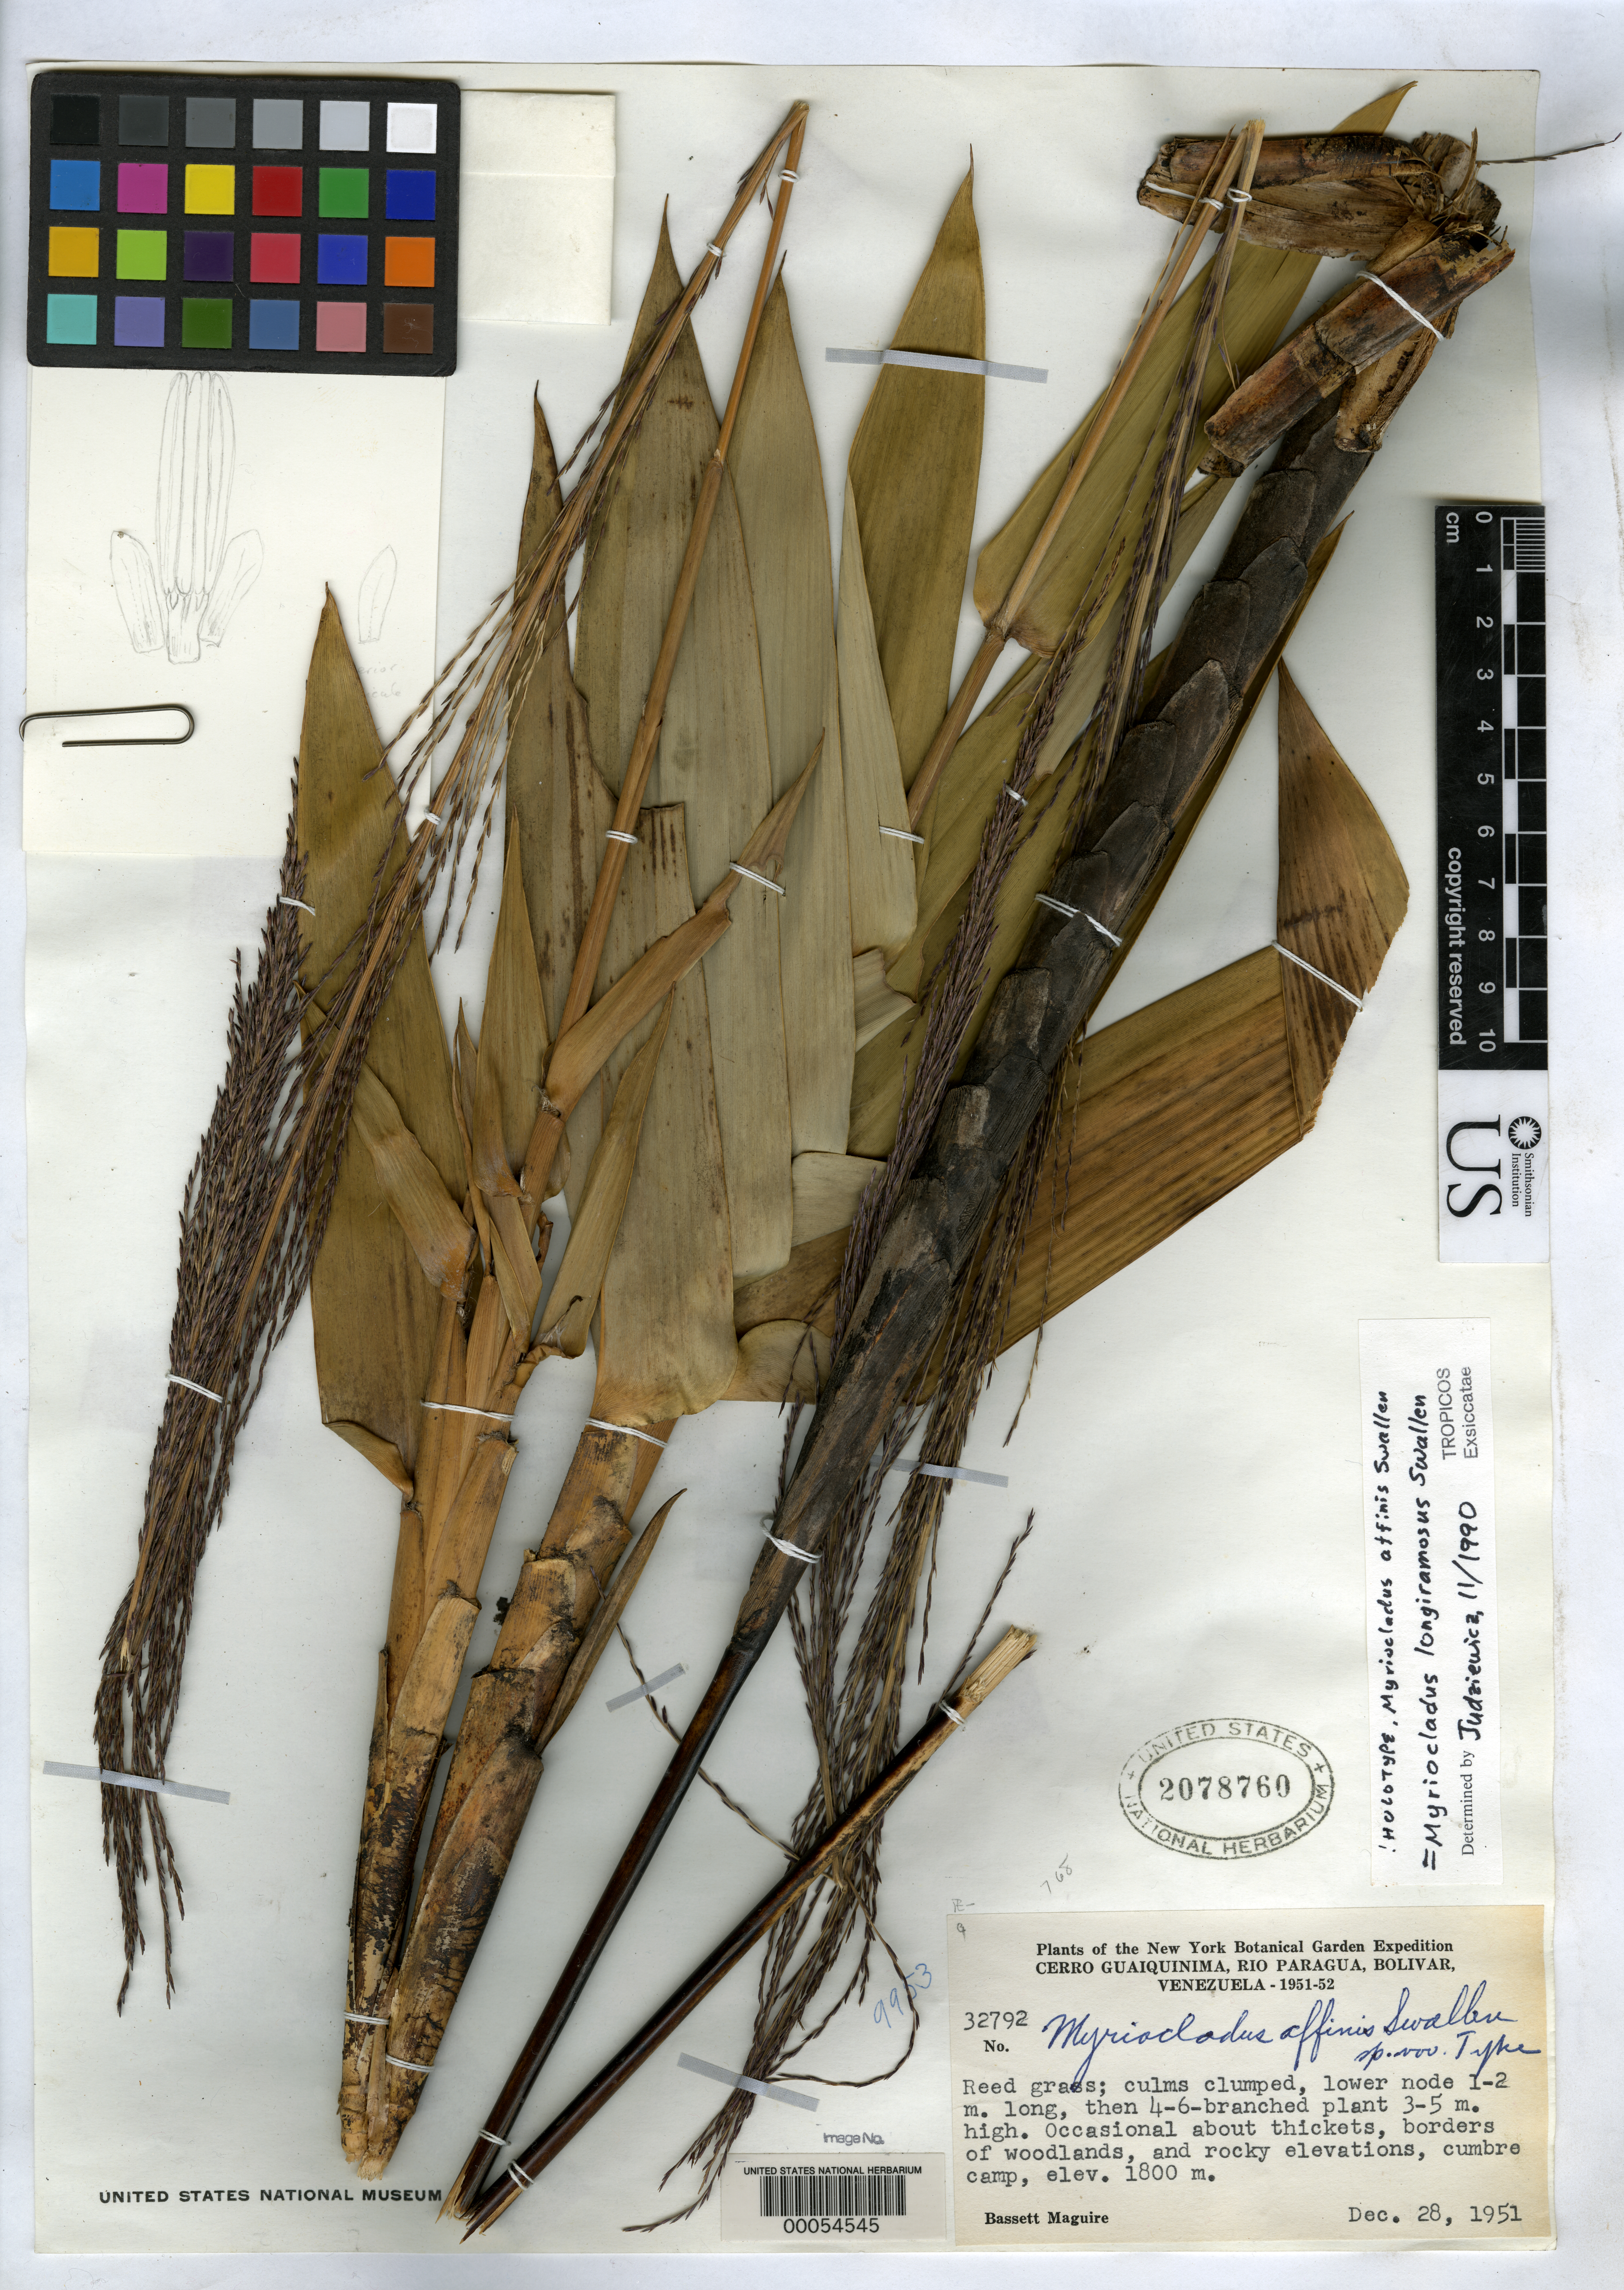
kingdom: Plantae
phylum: Tracheophyta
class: Liliopsida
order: Poales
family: Poaceae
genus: Myriocladus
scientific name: Myriocladus affinis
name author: Swallen in Maguire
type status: Holotype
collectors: B. Maguire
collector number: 32792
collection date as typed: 28 Dec 1951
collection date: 1951-12-28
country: Venezuela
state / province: Bolivar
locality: Cumbre camp, Cerro Guaiguinima, Rio Paraguaa.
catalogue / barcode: US 2078760